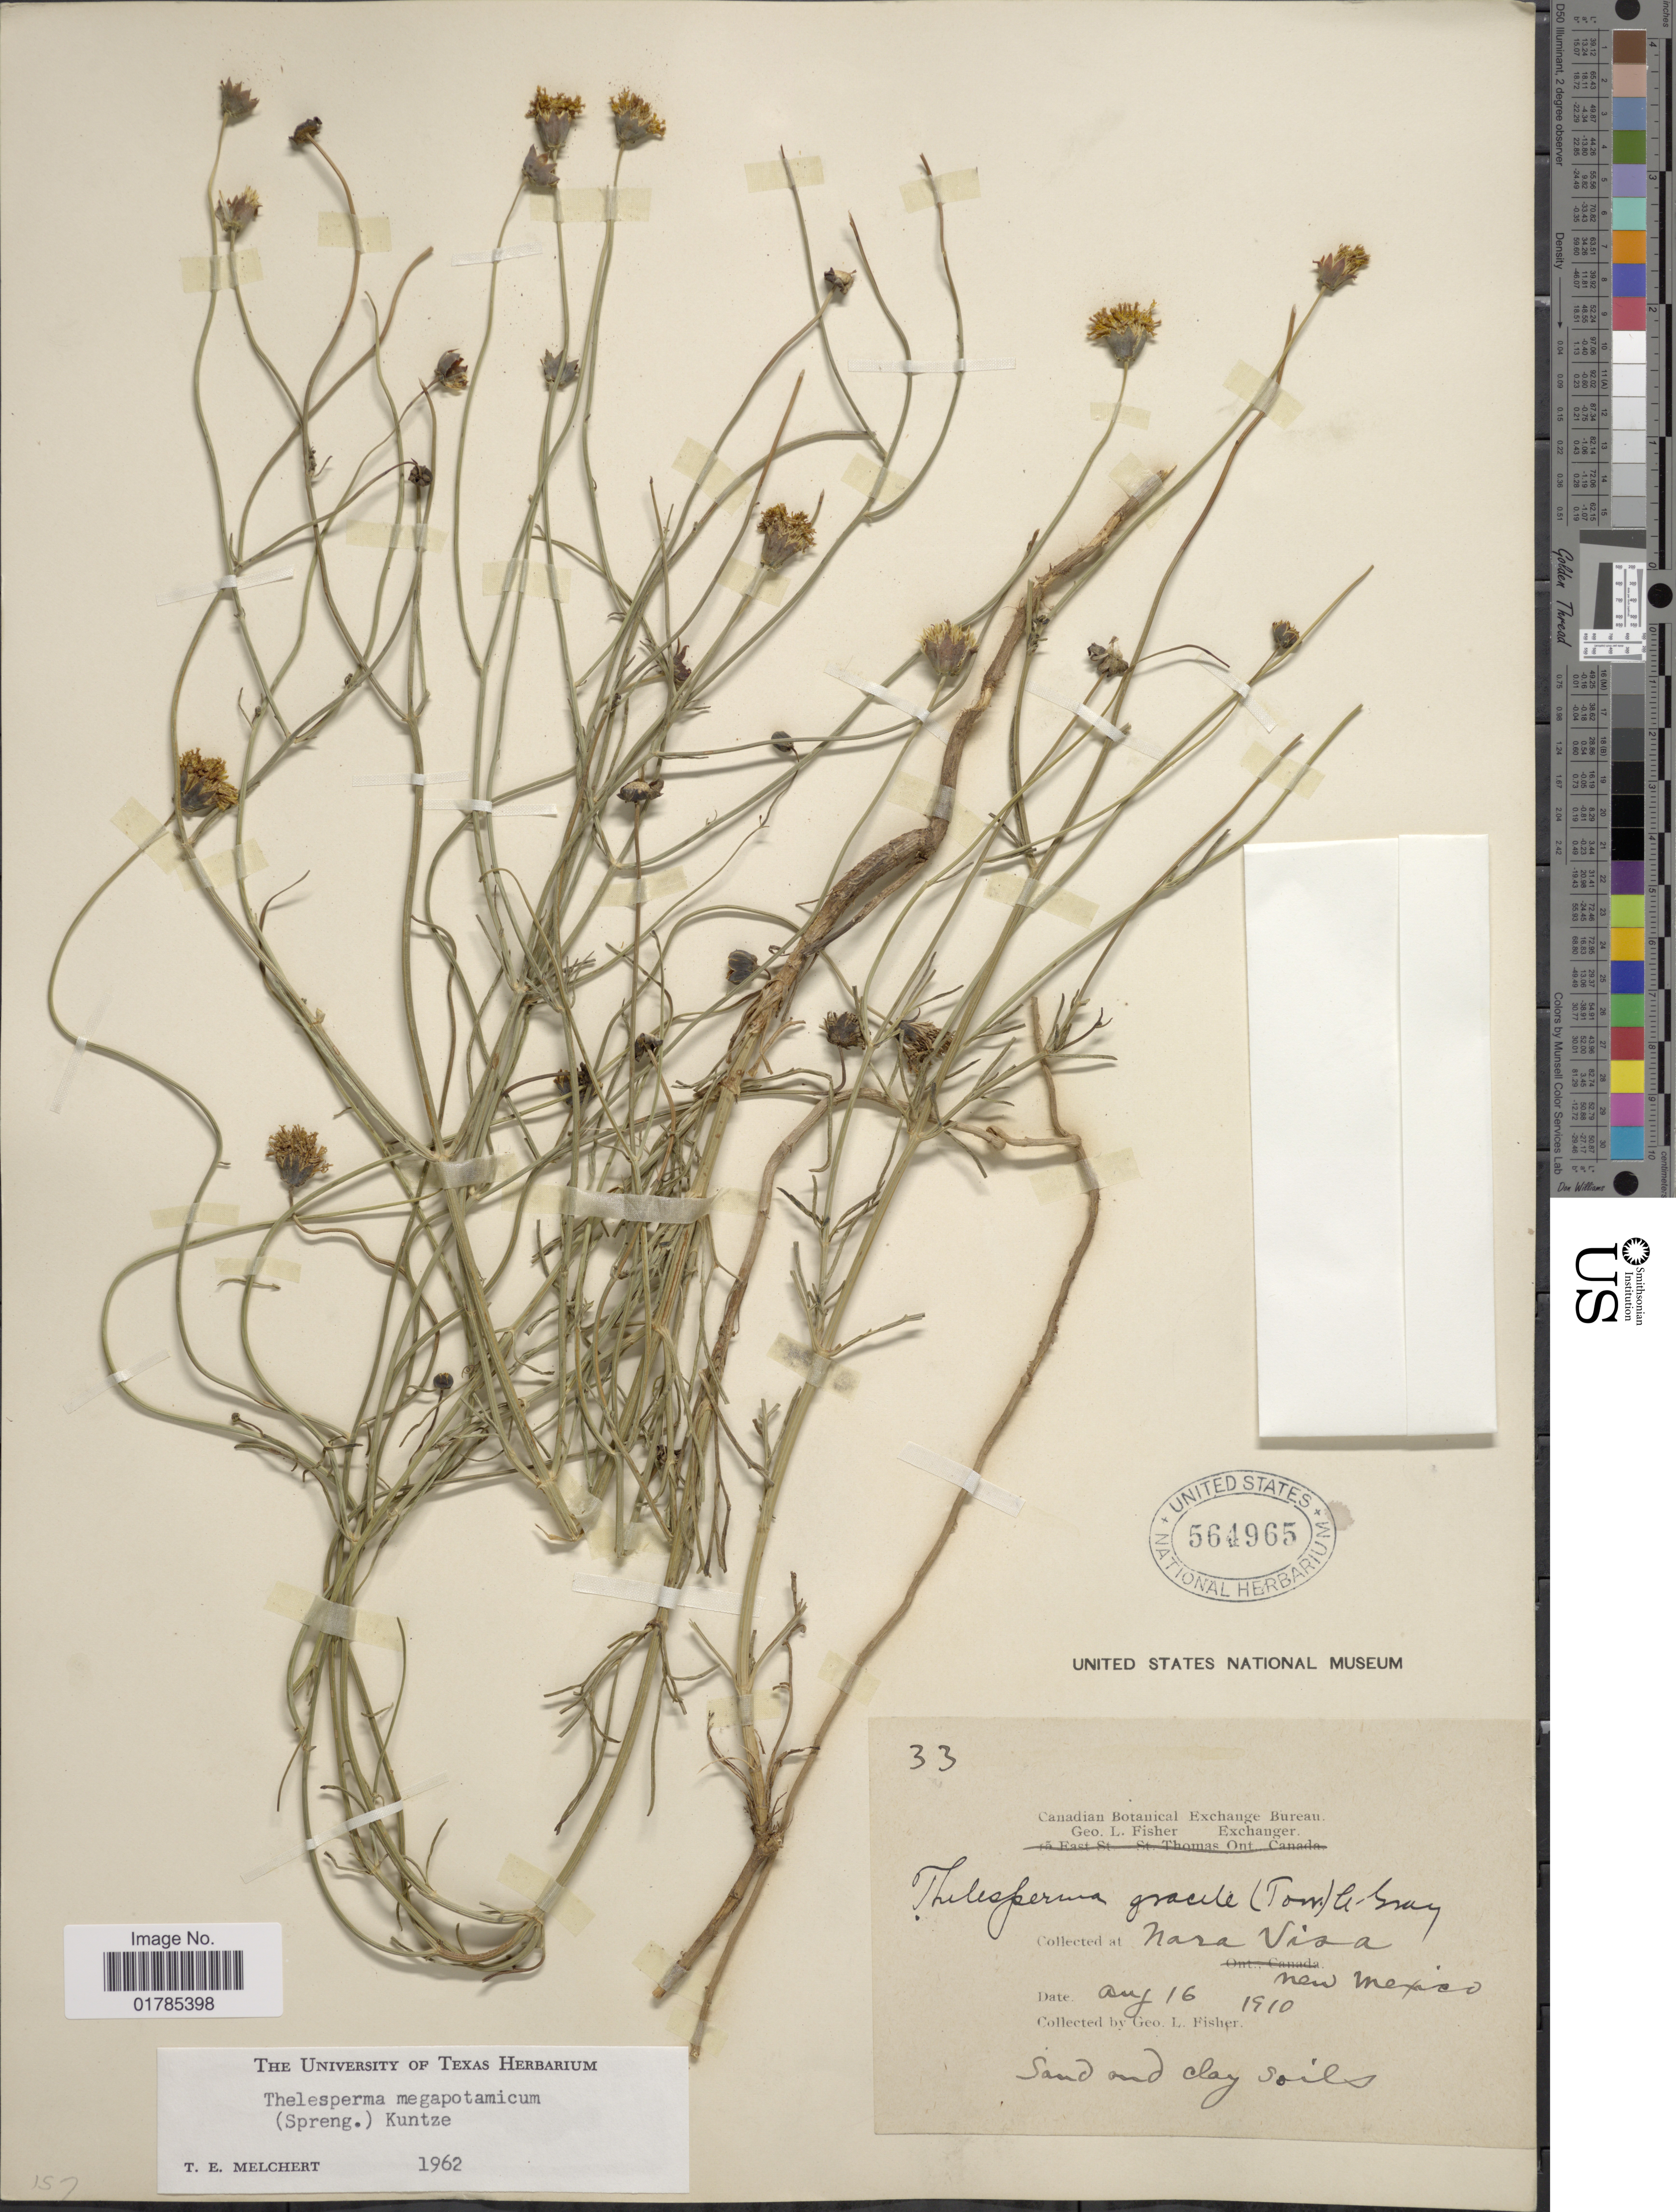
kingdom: Plantae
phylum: Tracheophyta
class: Magnoliopsida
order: Asterales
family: Asteraceae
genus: Thelesperma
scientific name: Thelesperma megapotamicum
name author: (Spreng.) Herter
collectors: G. L. Fisher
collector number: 33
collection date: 1910-08-16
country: United States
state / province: New Mexico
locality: Nara Visa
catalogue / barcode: US 564965